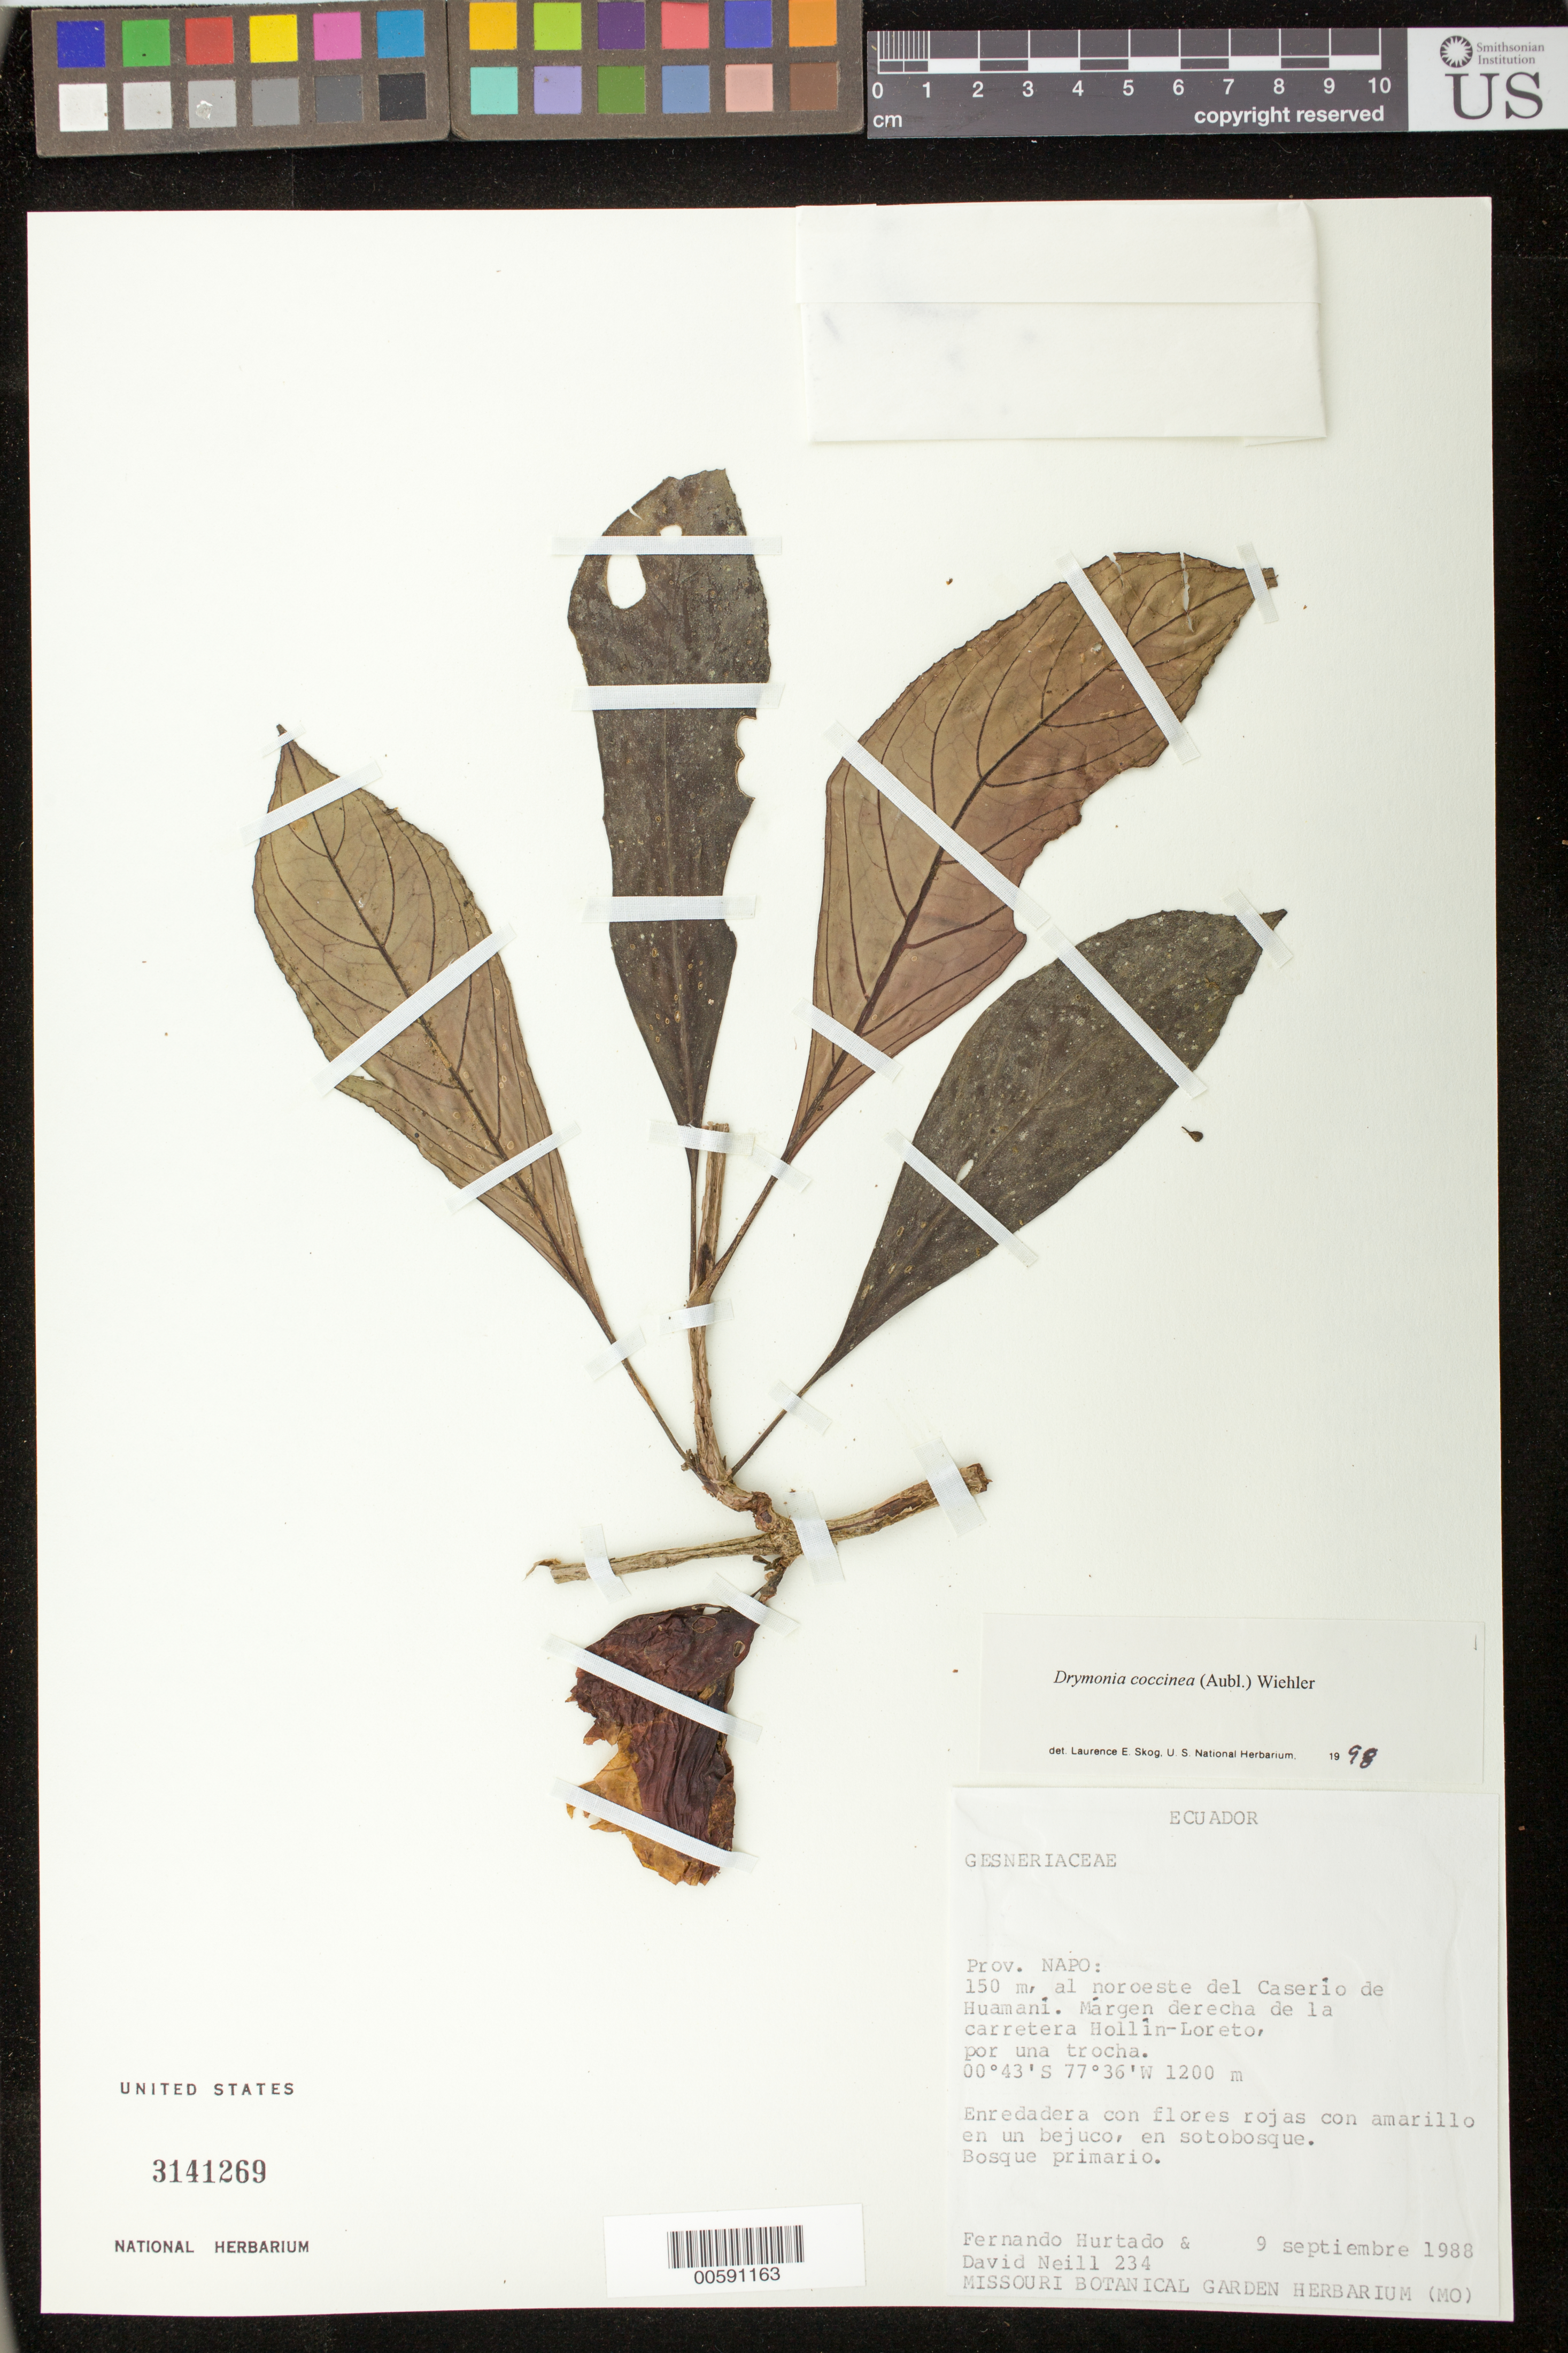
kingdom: Plantae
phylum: Tracheophyta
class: Magnoliopsida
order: Lamiales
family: Gesneriaceae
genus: Drymonia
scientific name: Drymonia coccinea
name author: (Aubl.) Wiehler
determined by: Skog, Laurence E.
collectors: F. Hurtado & D. A. Neill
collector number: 234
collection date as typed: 09 Sep 1988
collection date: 1988-09-09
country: Ecuador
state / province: Napo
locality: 150 m, al noroeste del Caserío de Huamaní, márgen derecha de la carretera Hollín - Loreto, por una trocha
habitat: Bosque primario; en sotobosque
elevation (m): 1200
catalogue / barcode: US 3141269